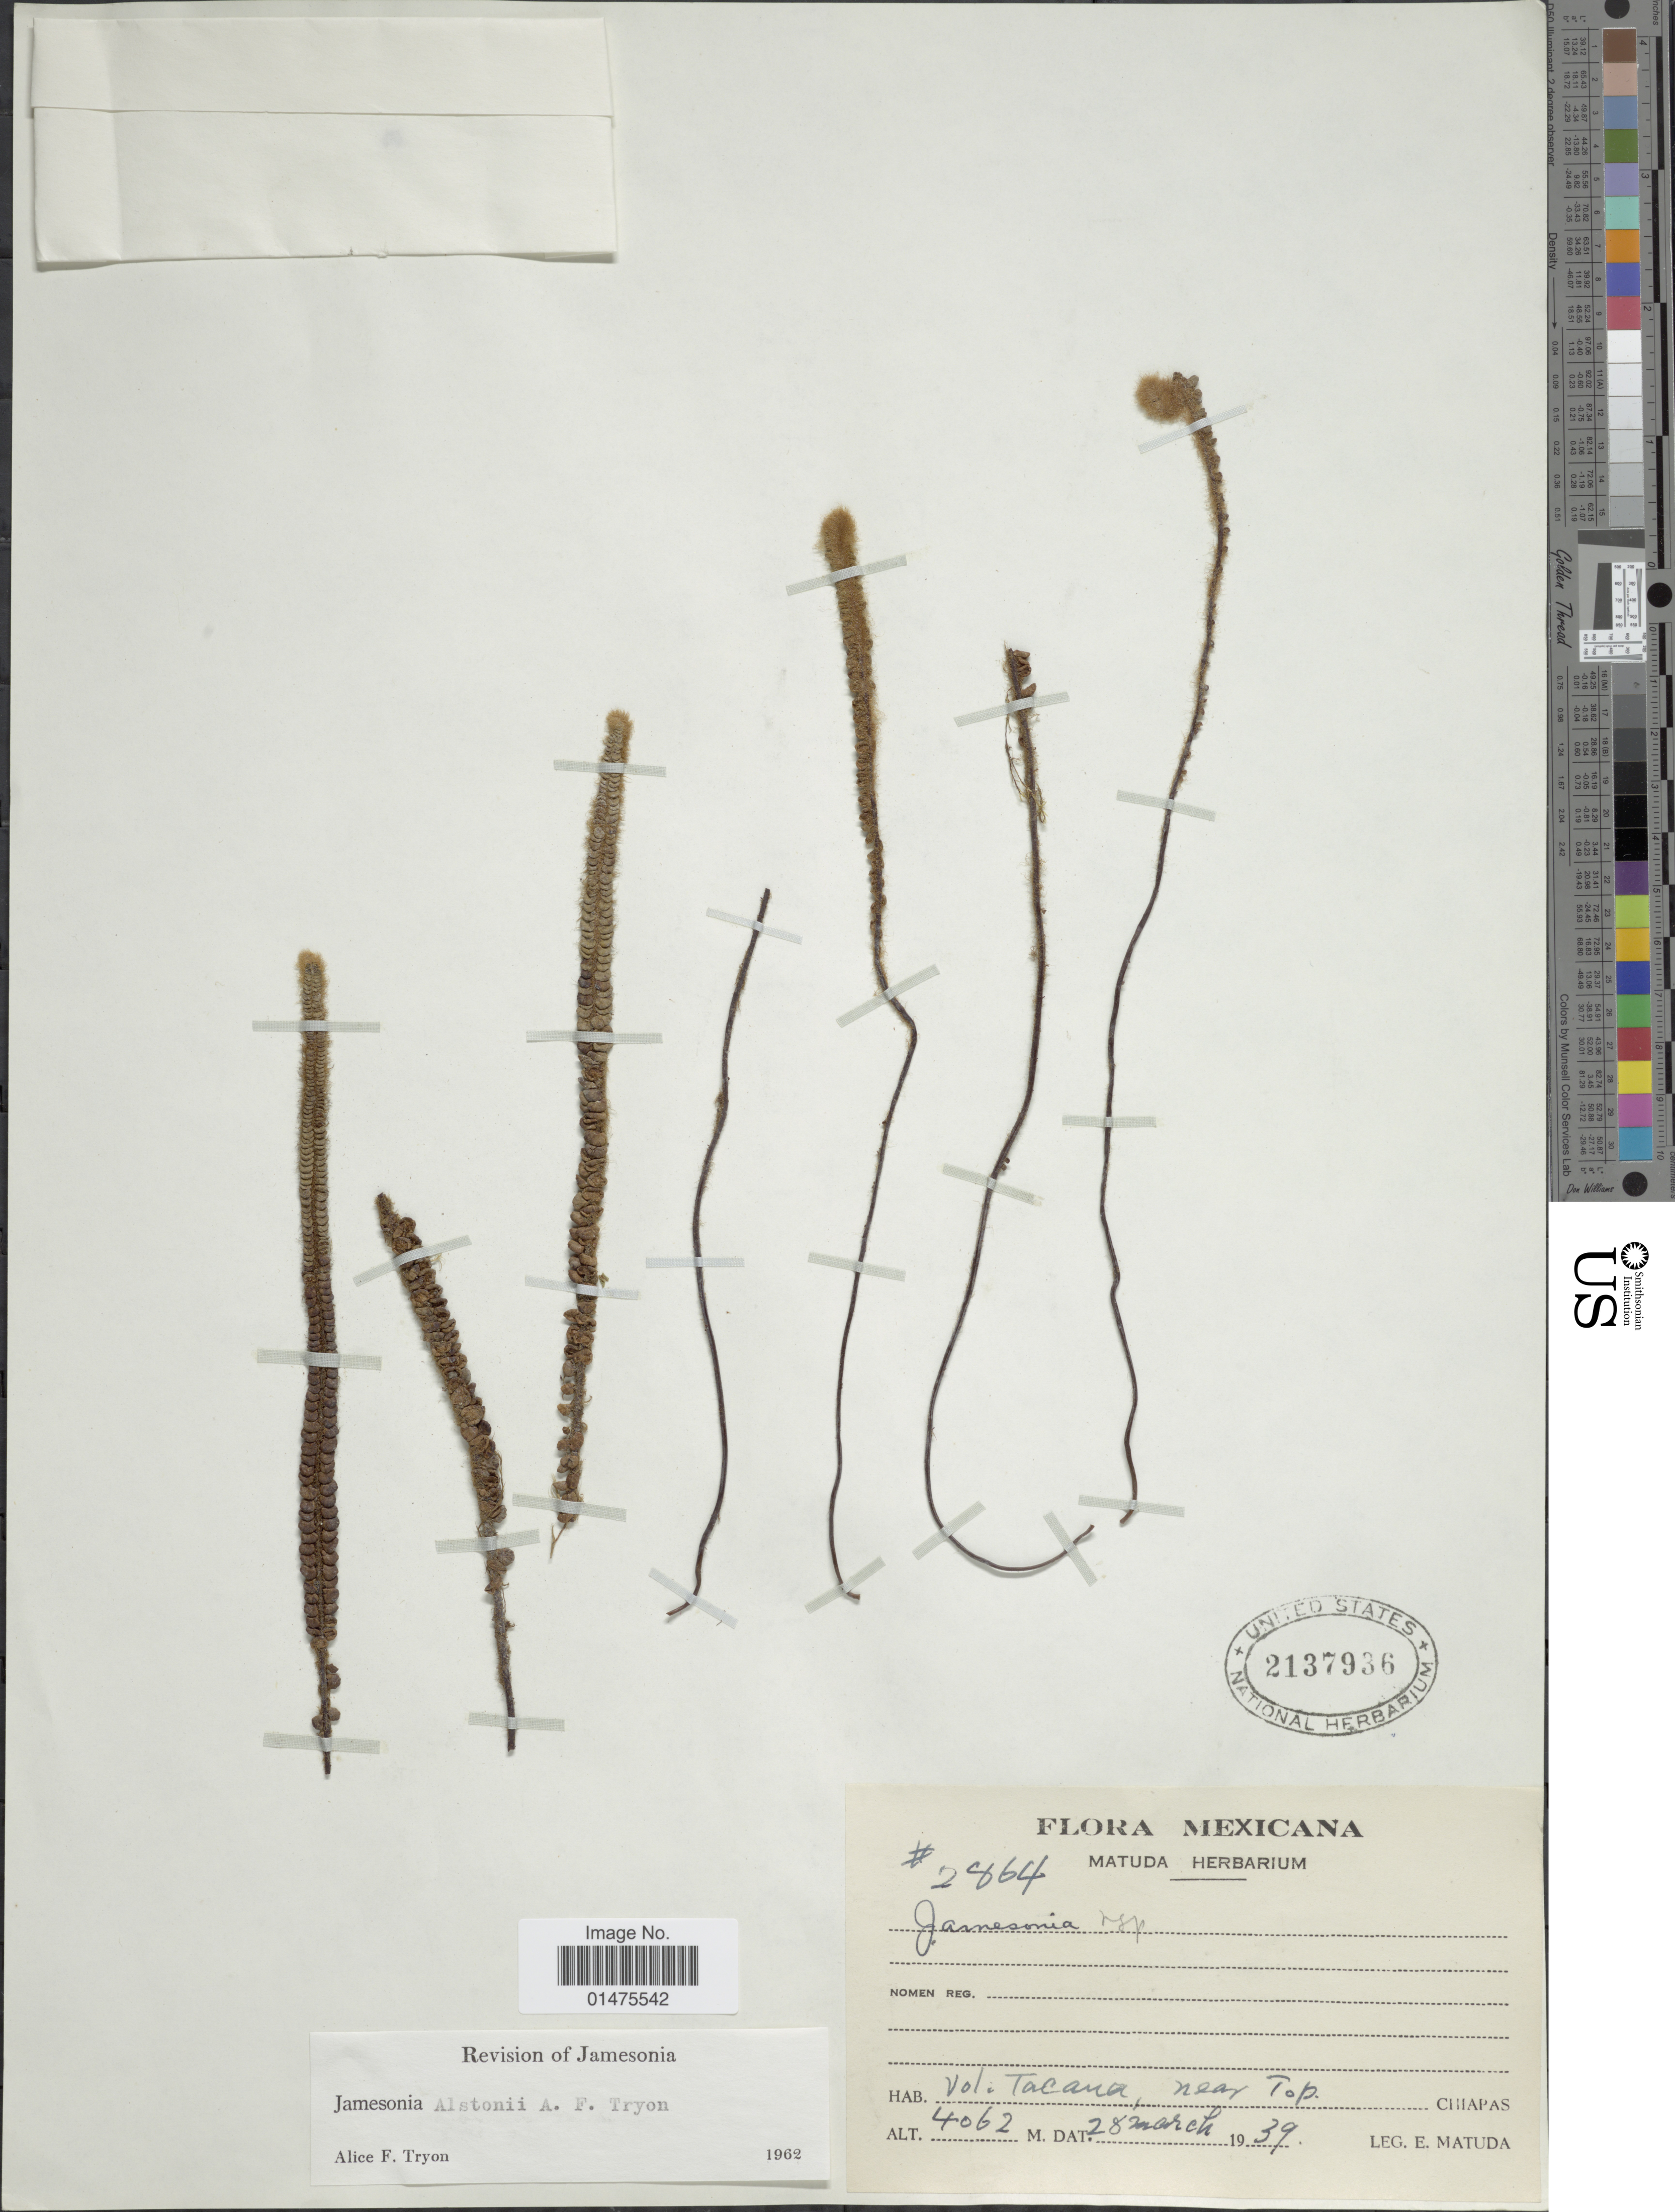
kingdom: Plantae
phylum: Tracheophyta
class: Polypodiopsida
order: Polypodiales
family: Pteridaceae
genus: Jamesonia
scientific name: Jamesonia alstonii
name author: A.F. Tryon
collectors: E. Matuda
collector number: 2864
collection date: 1939-03-28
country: Mexico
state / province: Chiapas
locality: Vol. Tacana, near Top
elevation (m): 4062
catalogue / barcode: US 2137936